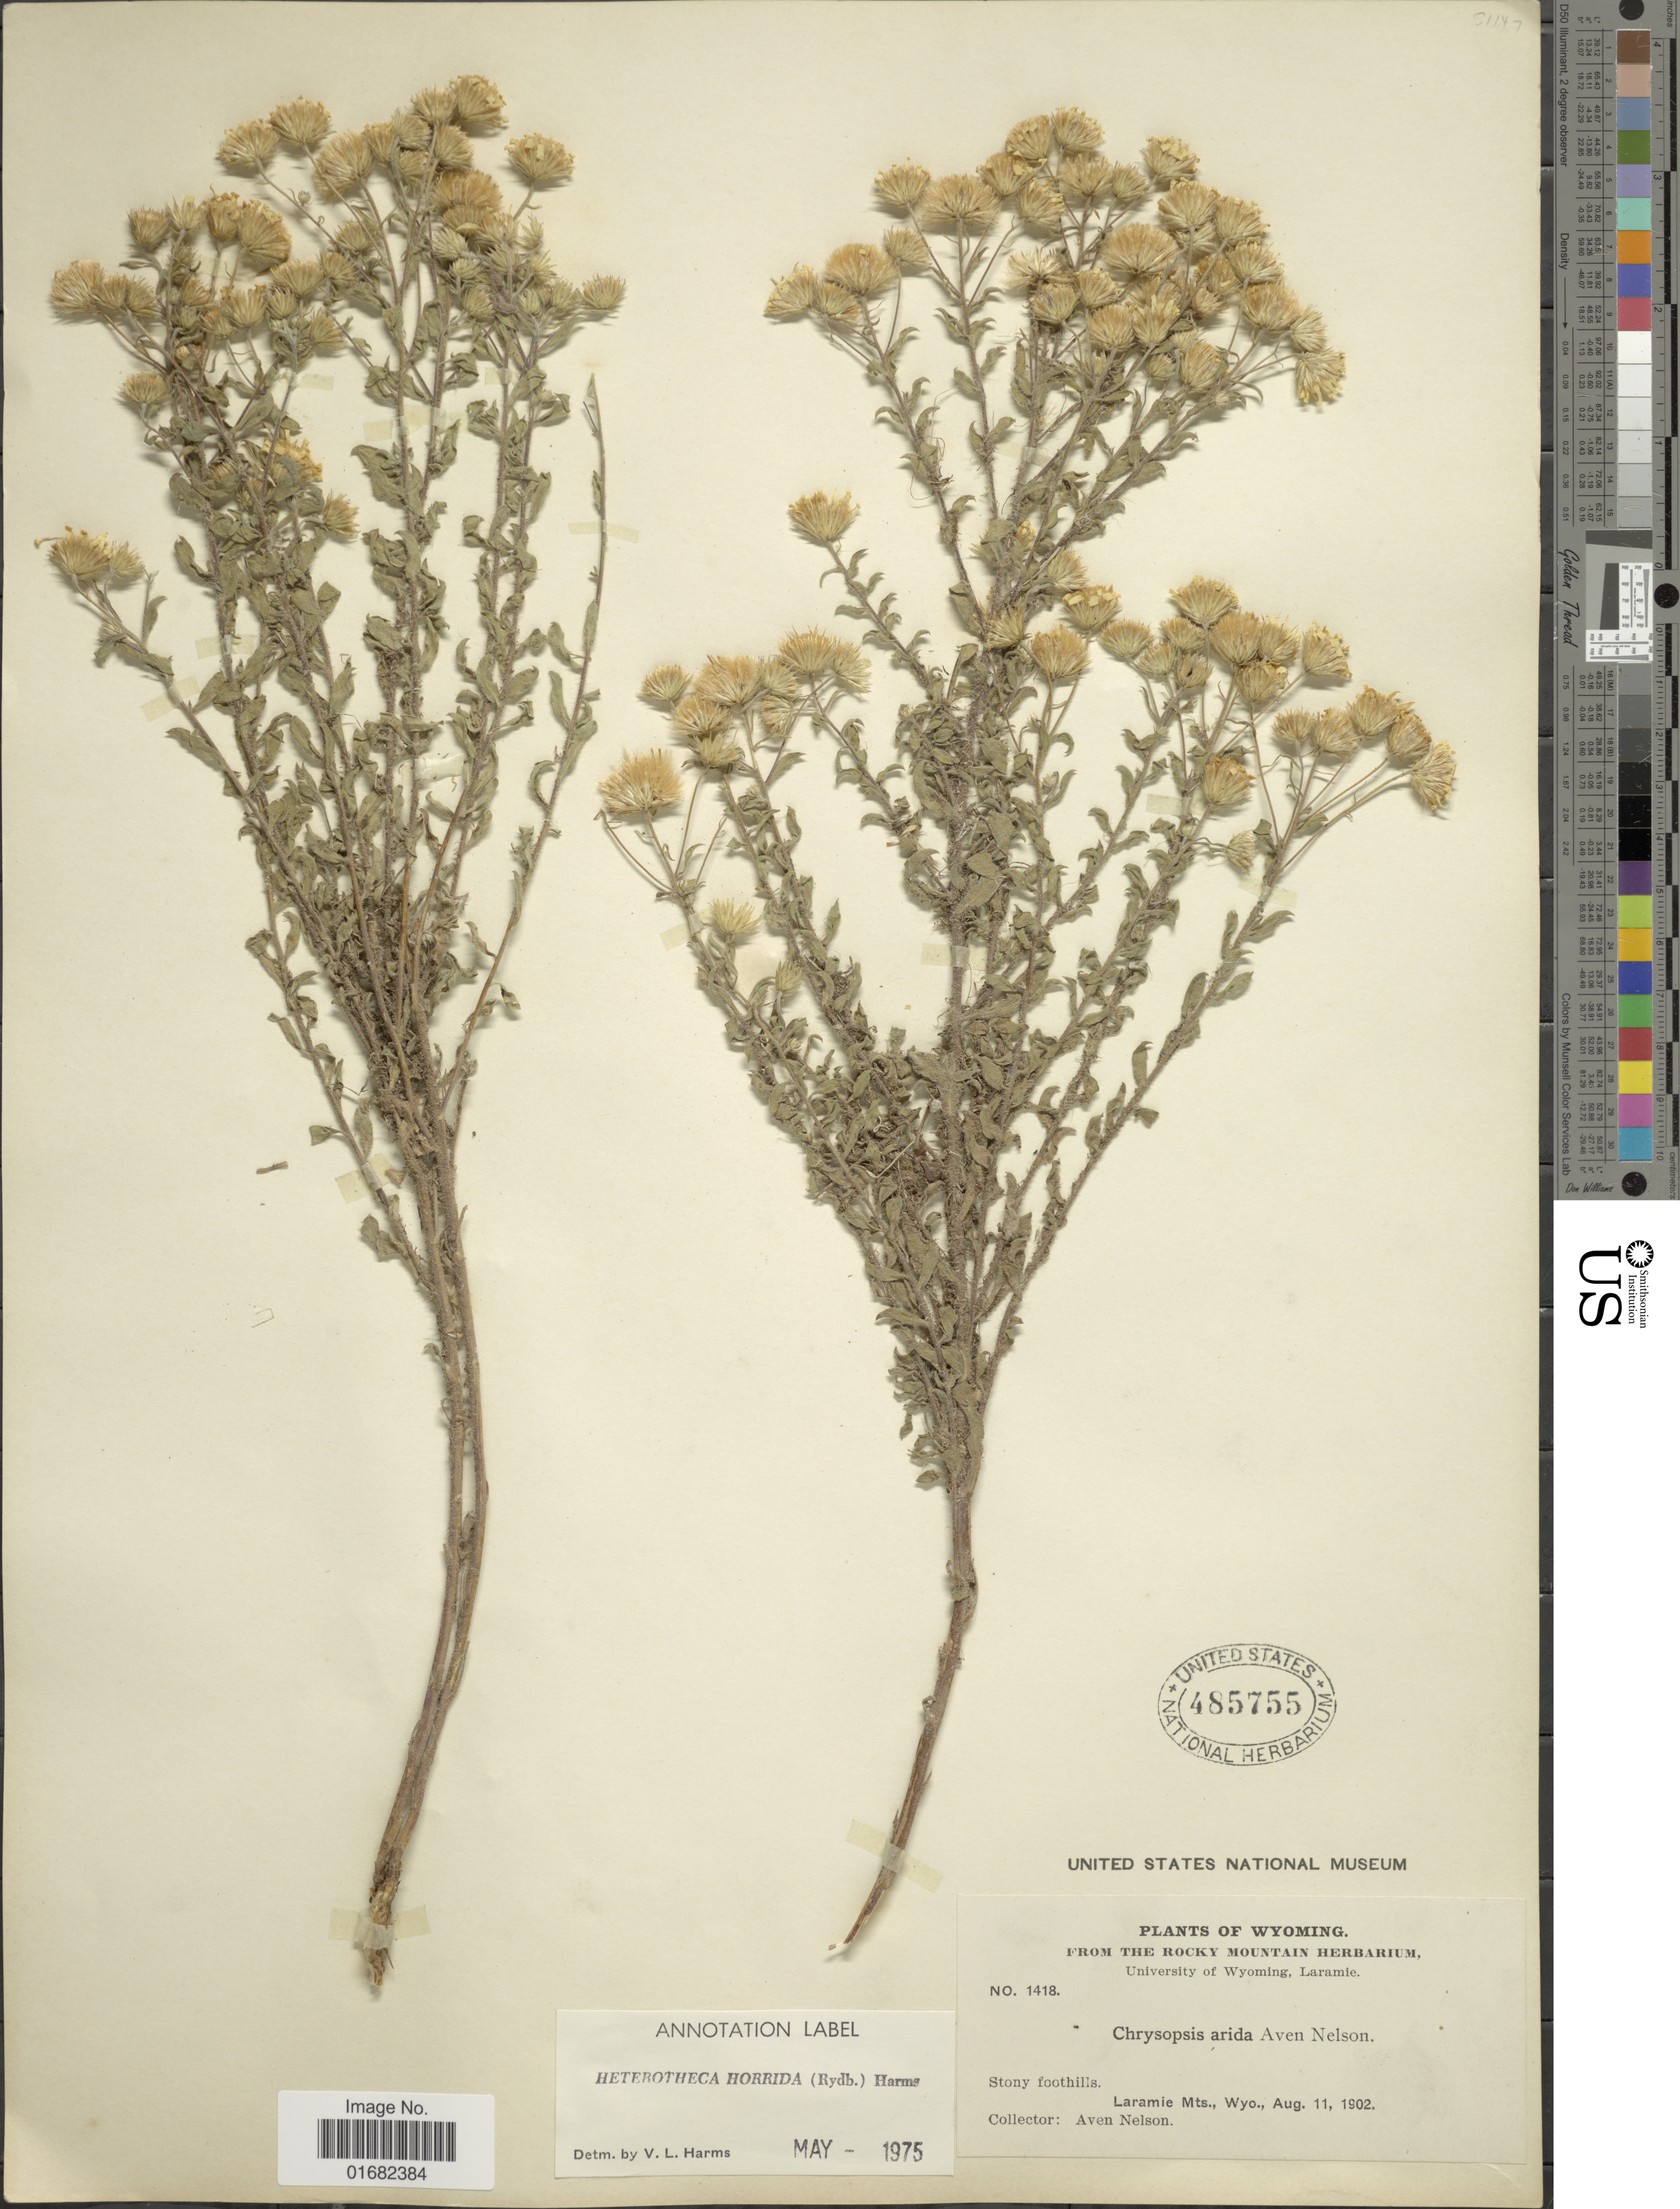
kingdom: Plantae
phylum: Tracheophyta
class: Magnoliopsida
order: Asterales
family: Asteraceae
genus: Heterotheca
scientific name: Heterotheca horrida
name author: (Rydb.) V.L. Harms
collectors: A. Nelson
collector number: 1418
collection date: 1902-08-11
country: United States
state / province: Wyoming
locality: Laramie Mts.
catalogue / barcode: US 485755